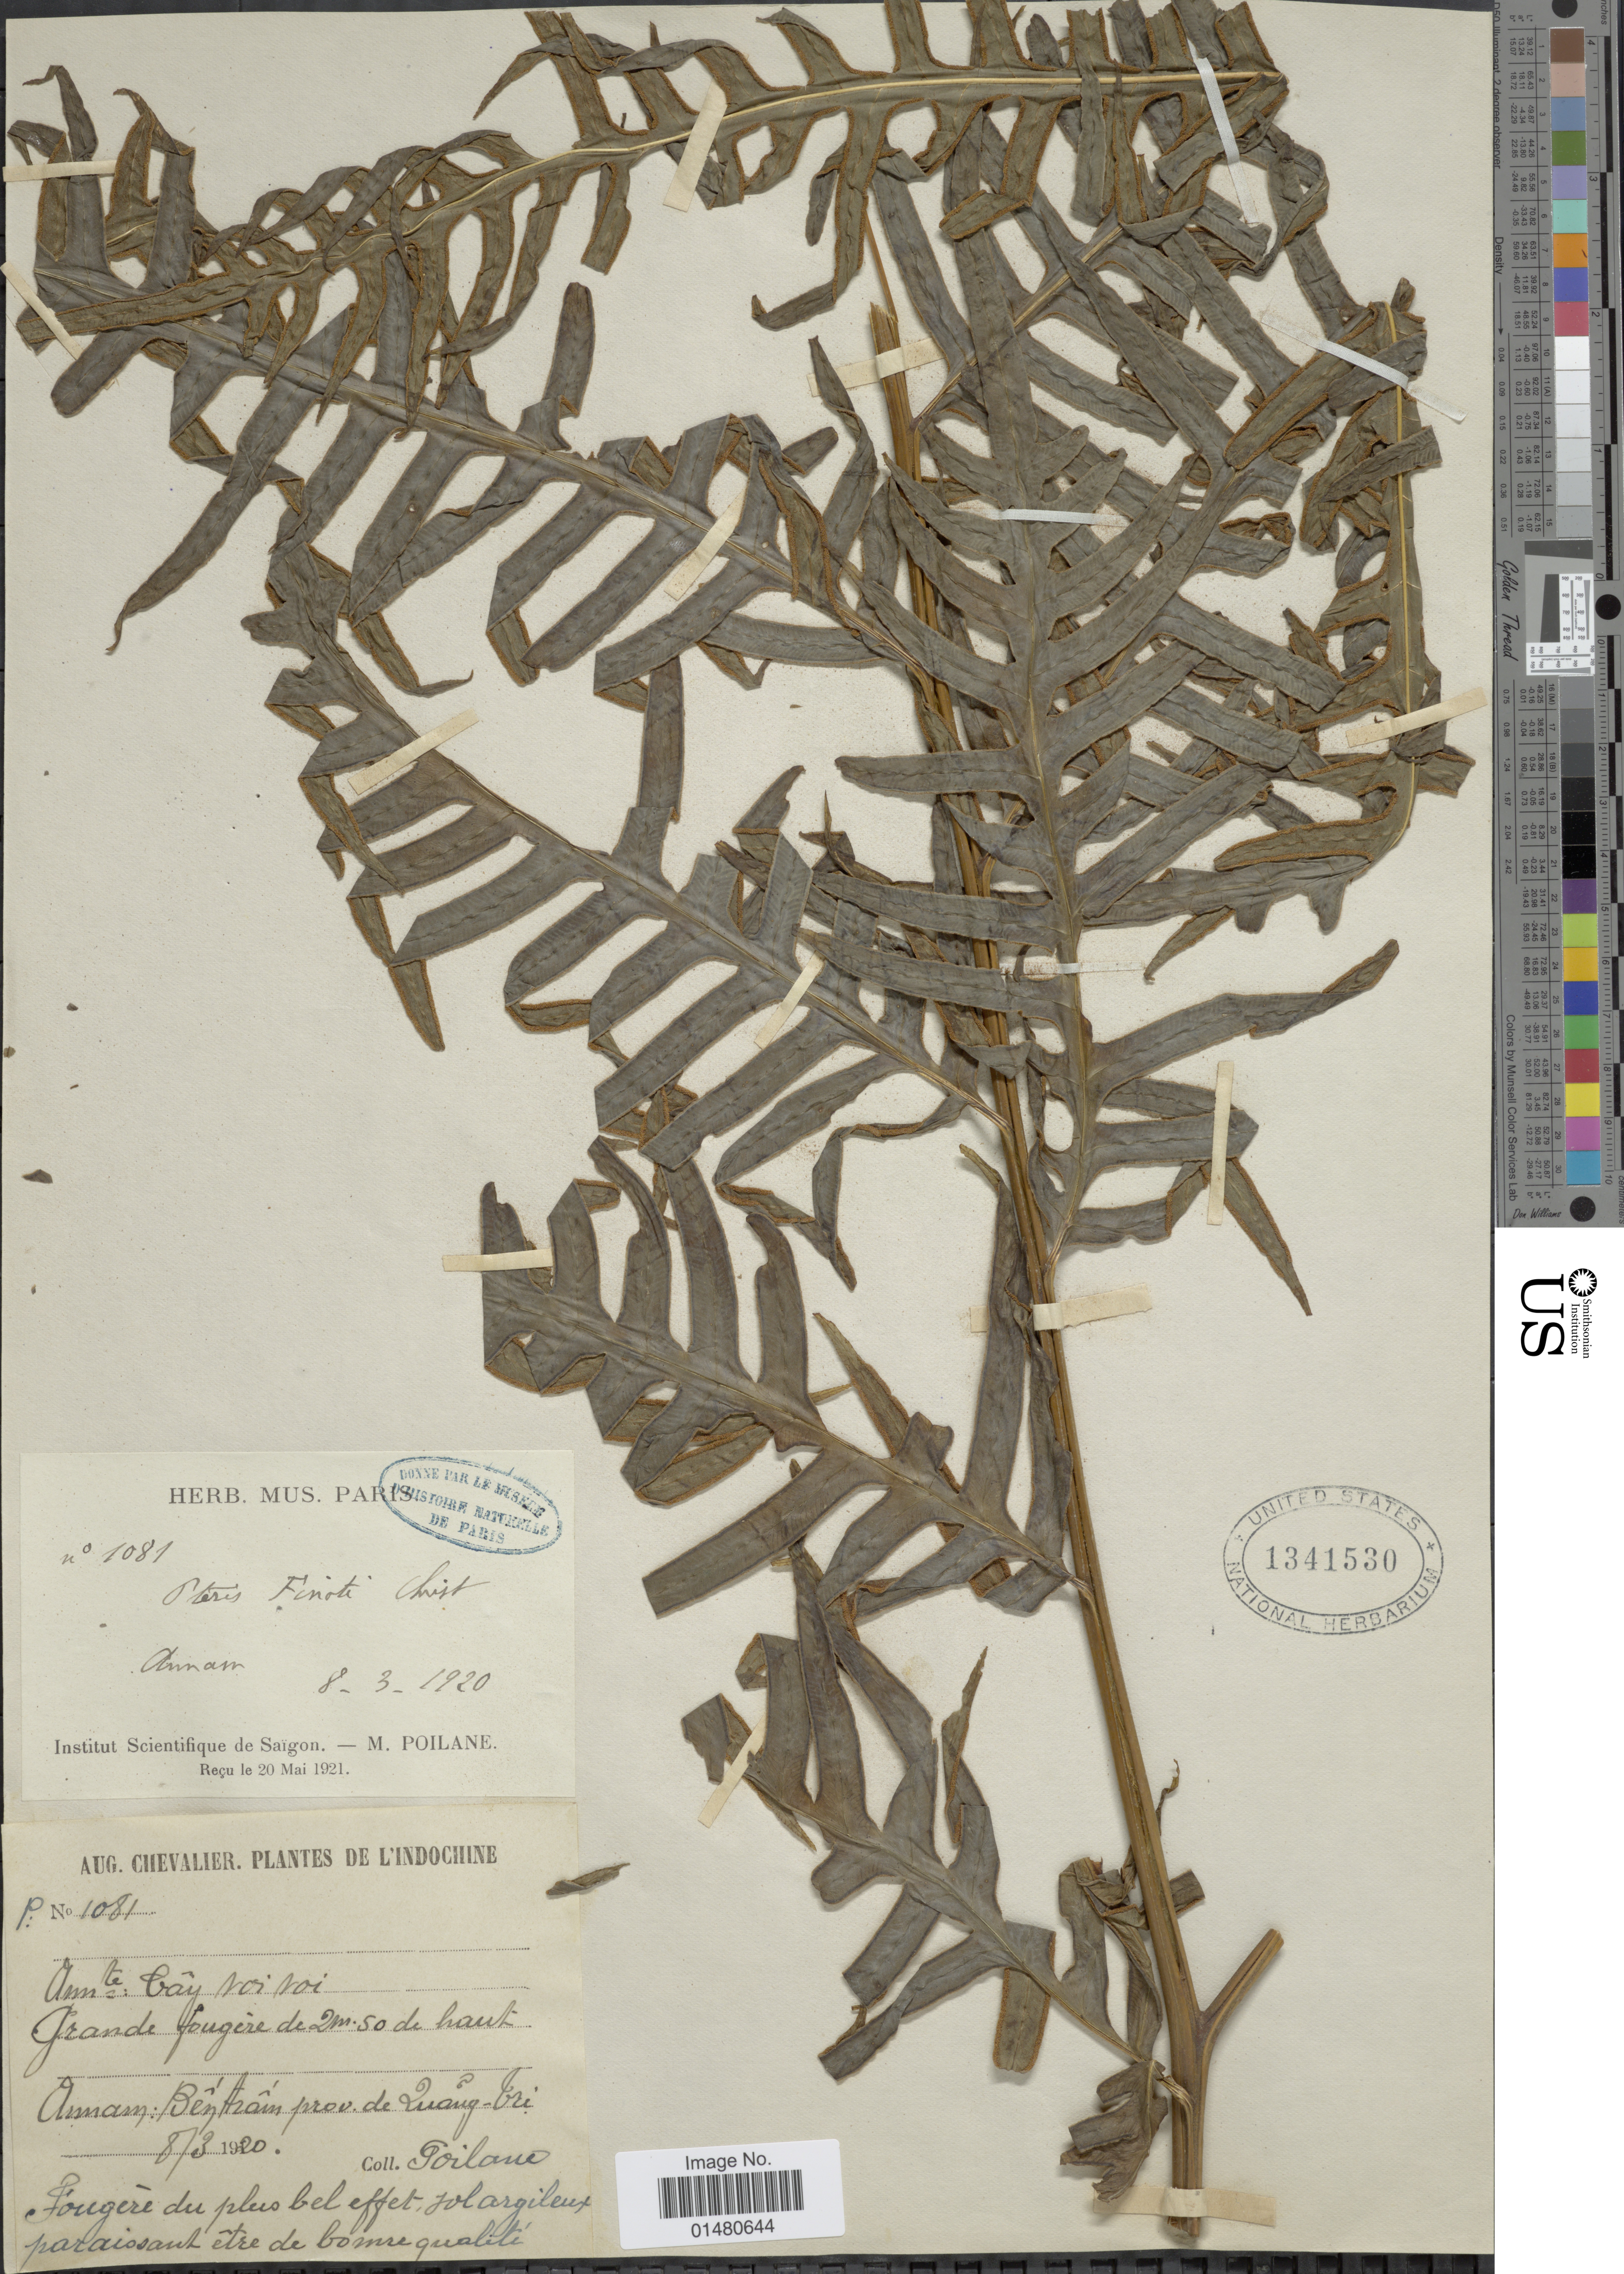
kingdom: Plantae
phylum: Tracheophyta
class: Polypodiopsida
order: Polypodiales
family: Pteridaceae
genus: Pteris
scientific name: Pteris finotii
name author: Christ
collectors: M. Poilane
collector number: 1081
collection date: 1920-03-08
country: Vietnam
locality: Indochine, Bentram prov. de Zuang-bri [interpreted]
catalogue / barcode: US 1341530